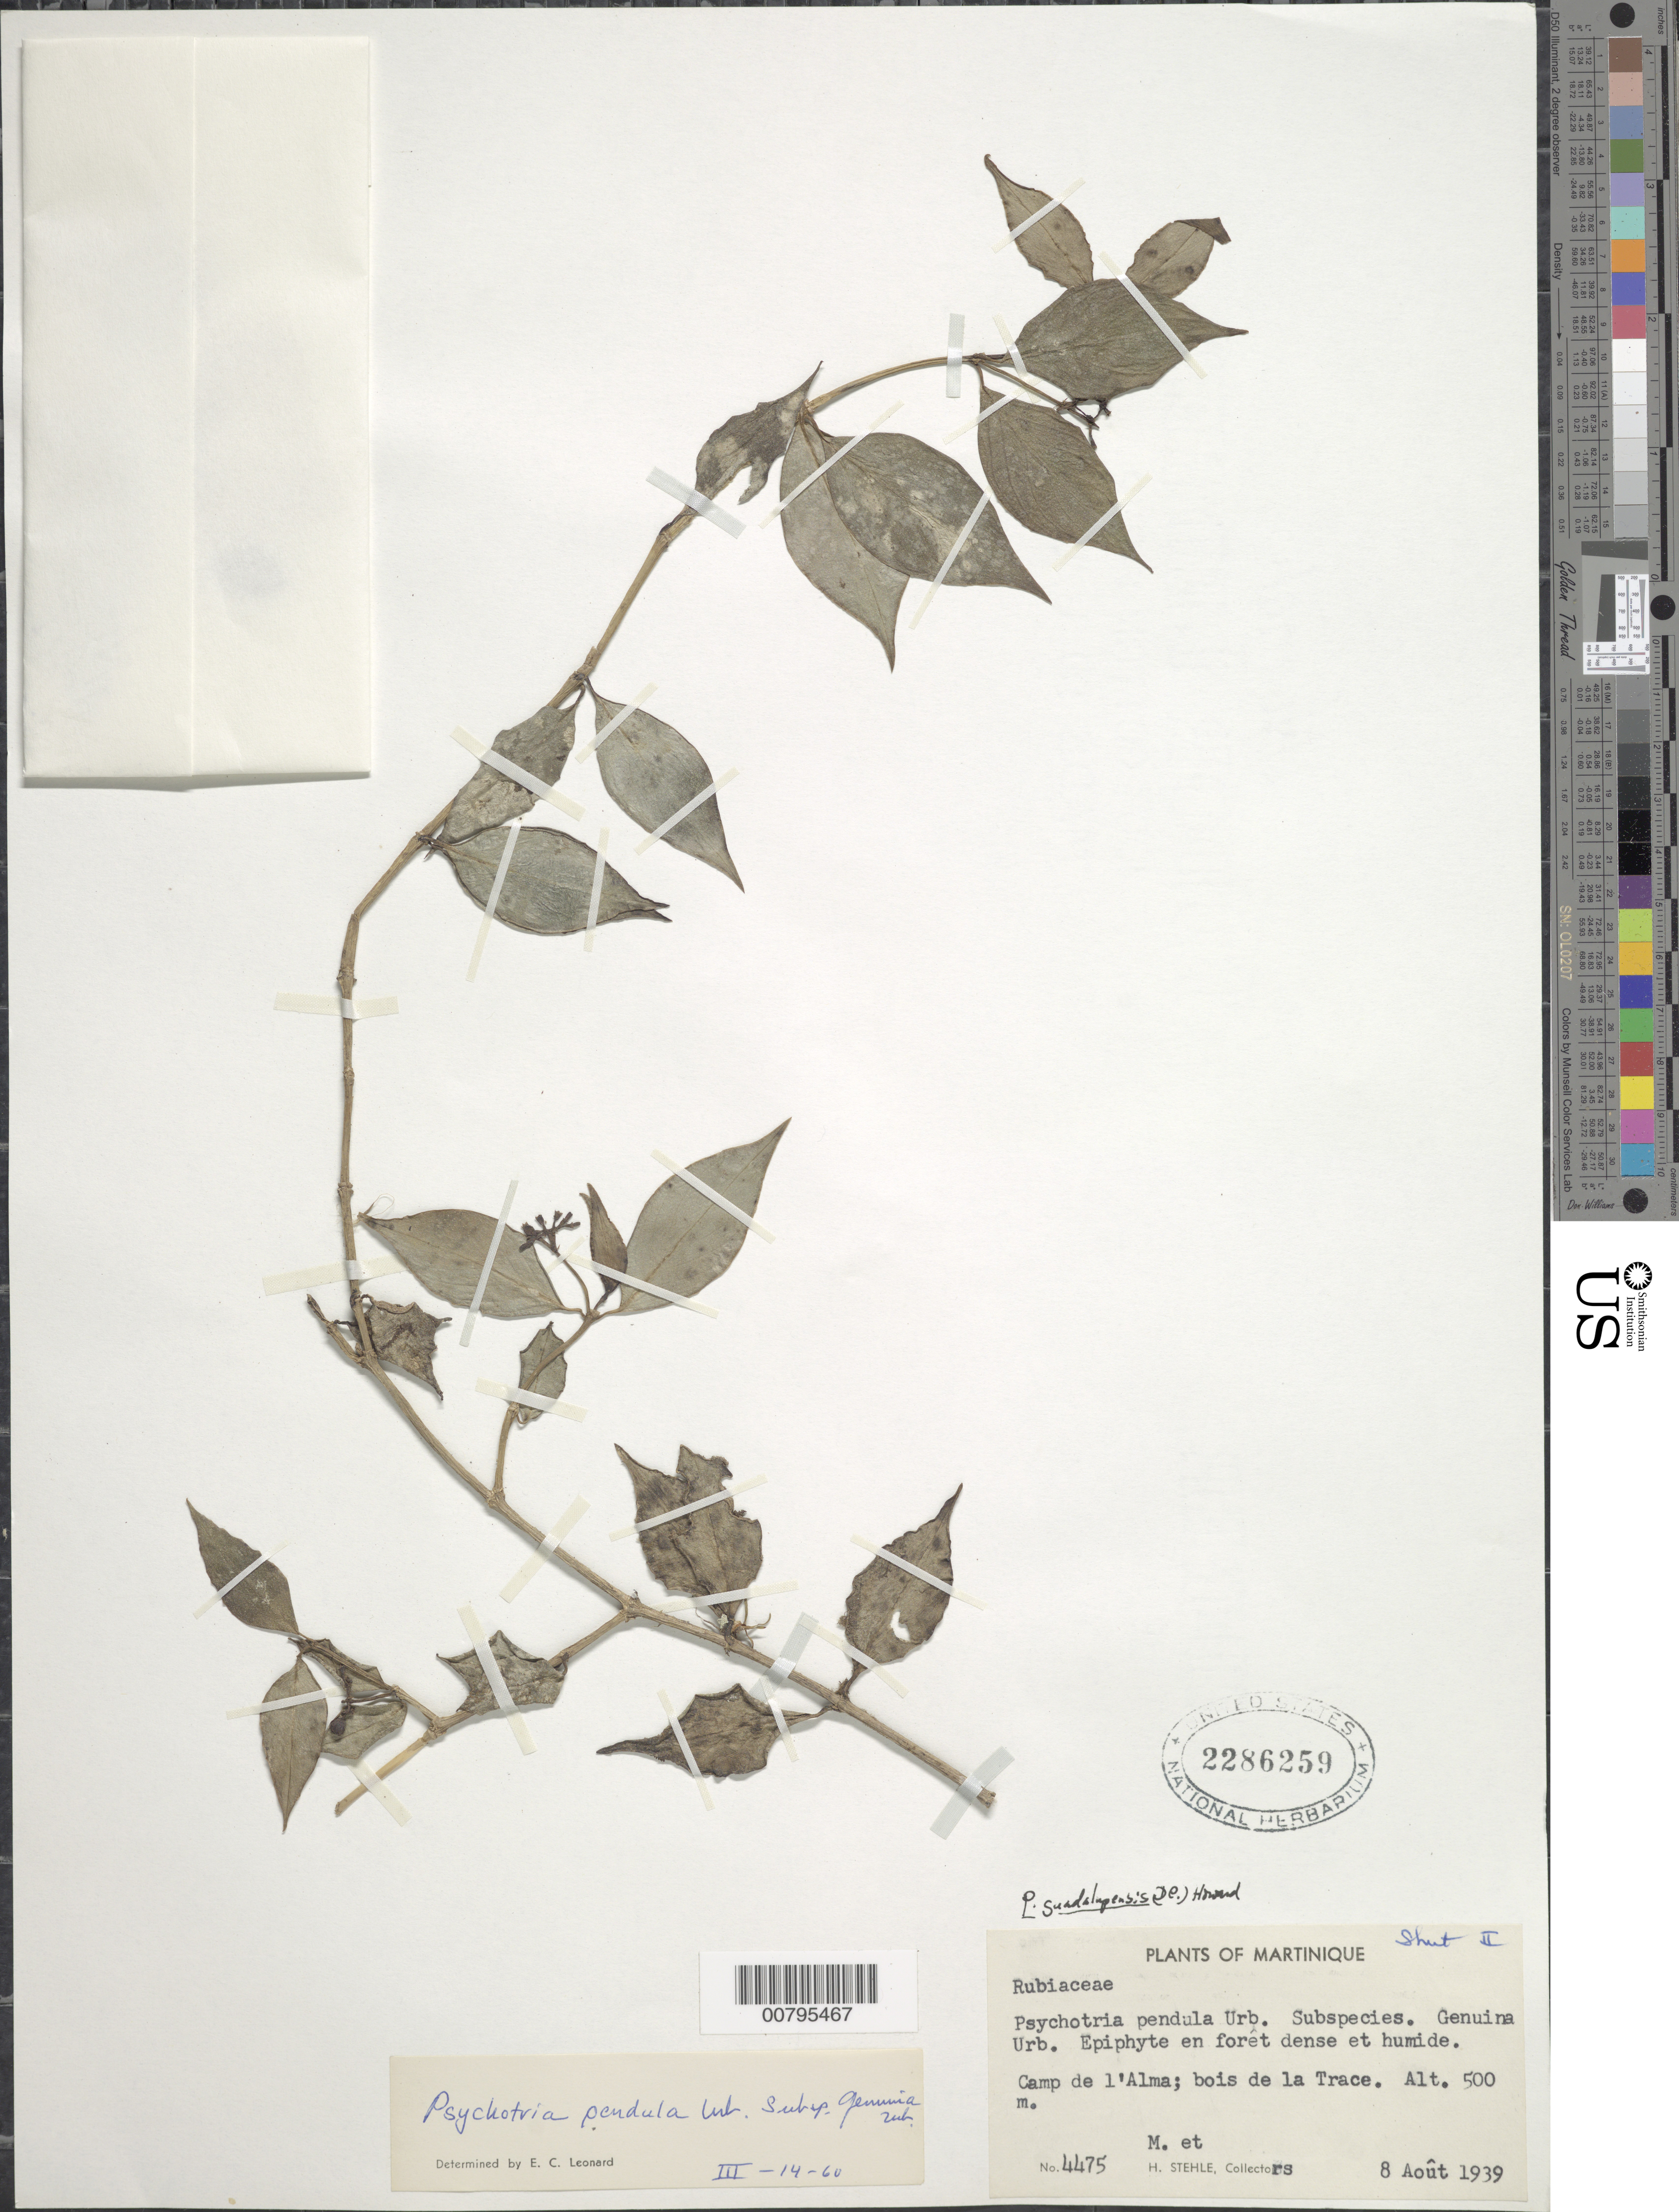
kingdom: Plantae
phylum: Tracheophyta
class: Magnoliopsida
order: Gentianales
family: Rubiaceae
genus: Notopleura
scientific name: Notopleura guadalupensis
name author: (DC.) C.M. Taylor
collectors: H. Stehlé & M. Stehlé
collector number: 4475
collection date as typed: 08 Aug 1939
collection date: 1939-08-08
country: Martinique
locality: Camp de l'Alma, bois de la Trace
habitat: Rainforest, along trail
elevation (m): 500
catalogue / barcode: US 2286259